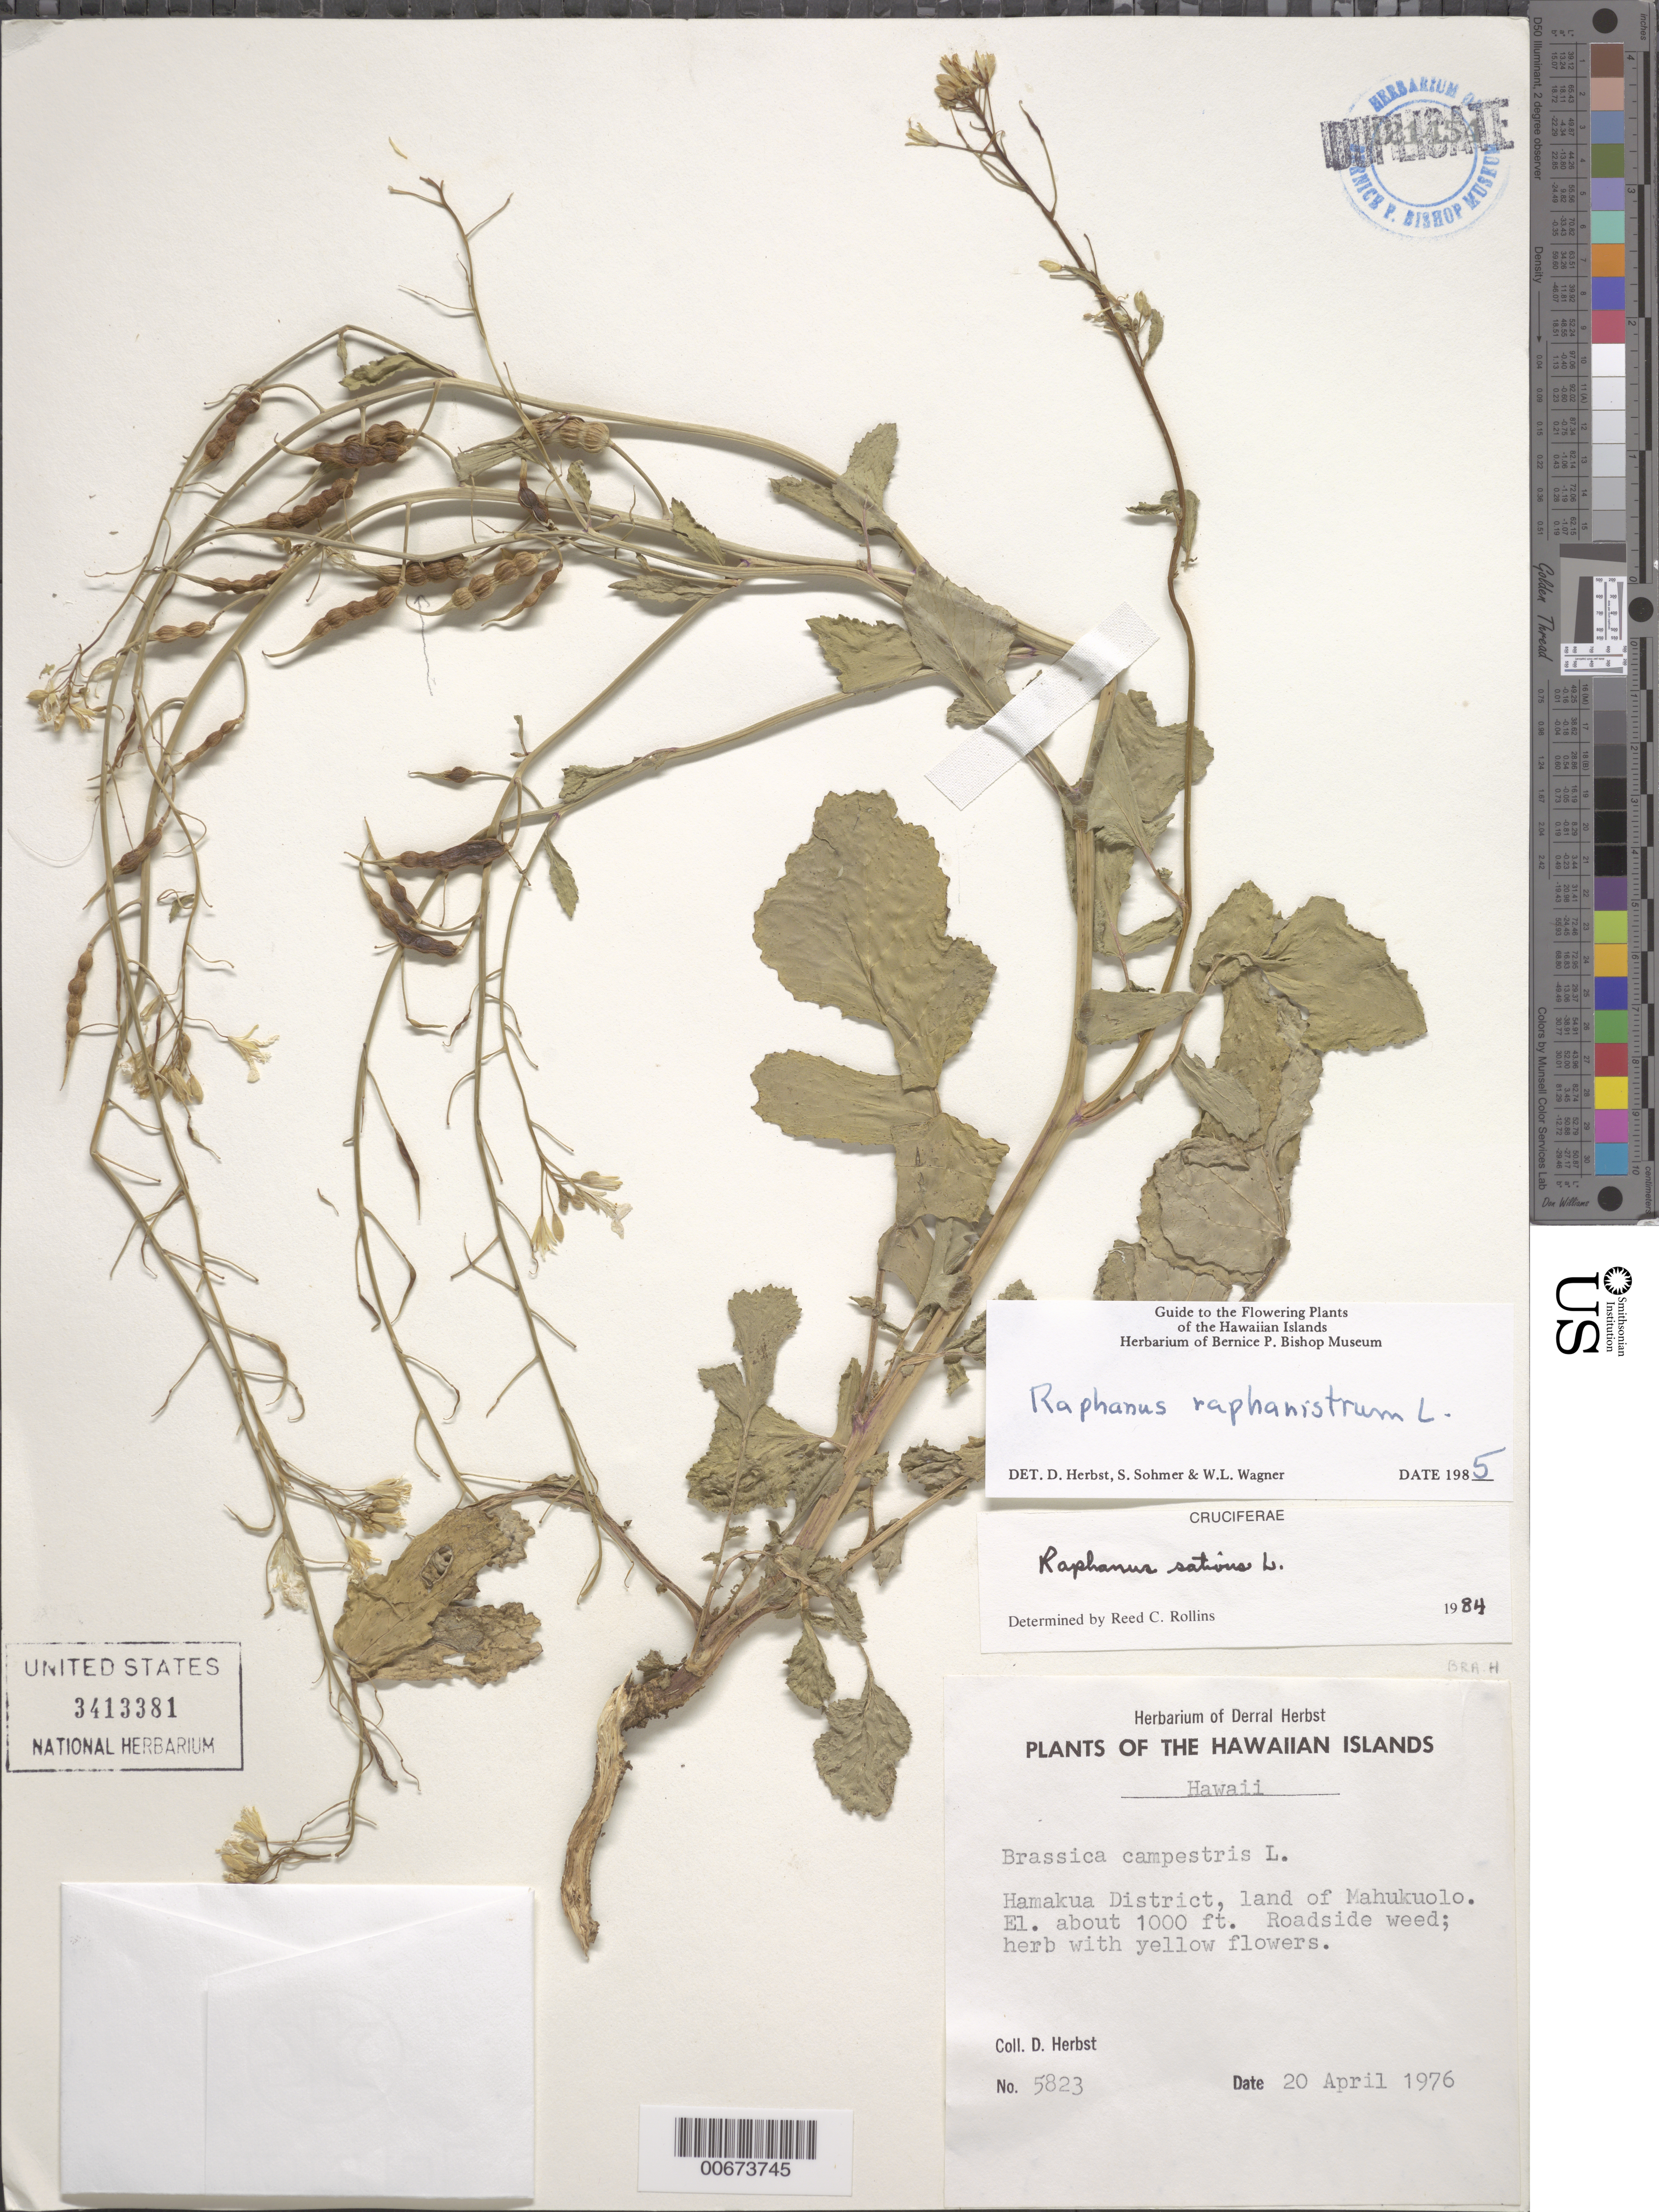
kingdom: Plantae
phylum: Tracheophyta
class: Magnoliopsida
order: Brassicales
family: Brassicaceae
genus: Raphanus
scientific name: Raphanus raphanistrum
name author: L.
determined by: Herbst, D. R.; Sohmer, S. H.; Wagner, W. L.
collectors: D. R. Herbst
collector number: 5823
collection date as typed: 20 Apr 1976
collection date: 1976-04-20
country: United States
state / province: Hawaii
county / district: Hawaii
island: Hawaii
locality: Hamakua District, land of Mahukuolo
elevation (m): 305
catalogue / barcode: US 3413381